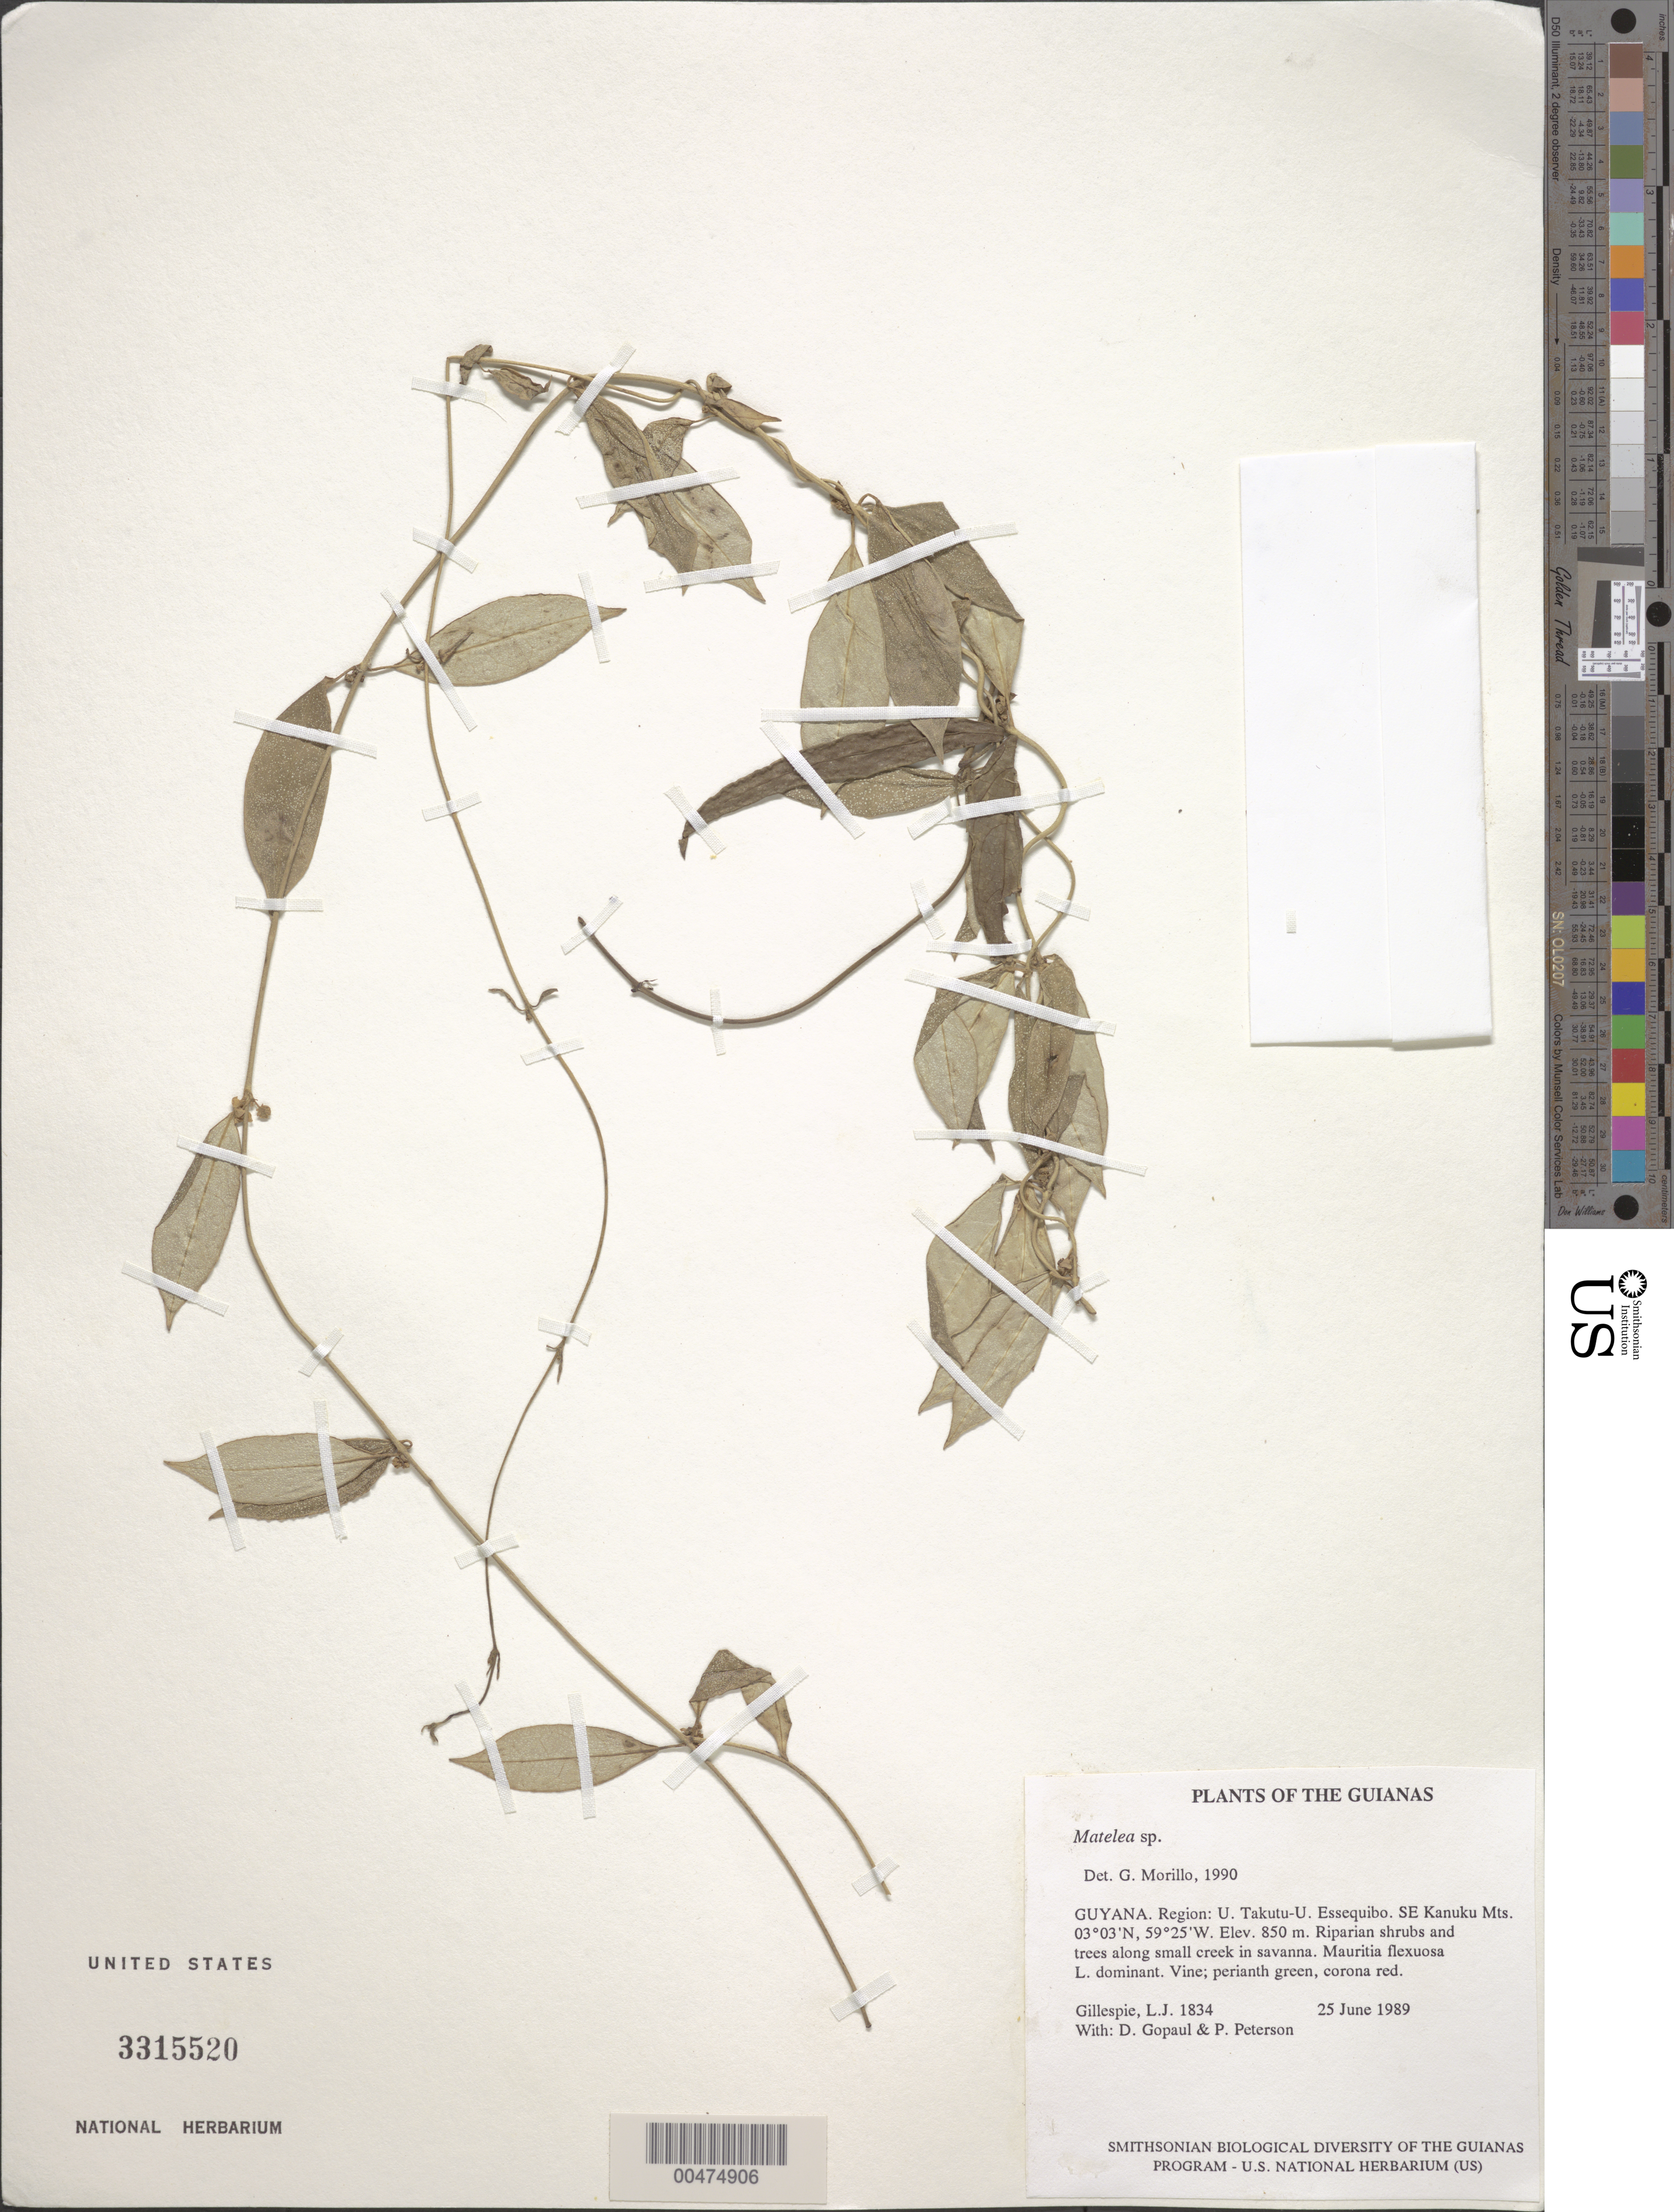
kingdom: Plantae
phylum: Tracheophyta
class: Magnoliopsida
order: Gentianales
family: Apocynaceae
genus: Matelea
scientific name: Matelea sp.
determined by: Morillo, G. N.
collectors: L. J. Gillespie, D. Gopaul & P. M. Peterson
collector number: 1834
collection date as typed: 25 June 1989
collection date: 1989-06-25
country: Guyana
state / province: U. Takutu-U. Essequibo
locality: SE Kanuku Mts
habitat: Riparian shrubs and trees along small creek in savanna. Mauritia flexuosa L. dominant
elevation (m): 250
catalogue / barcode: US 3315520